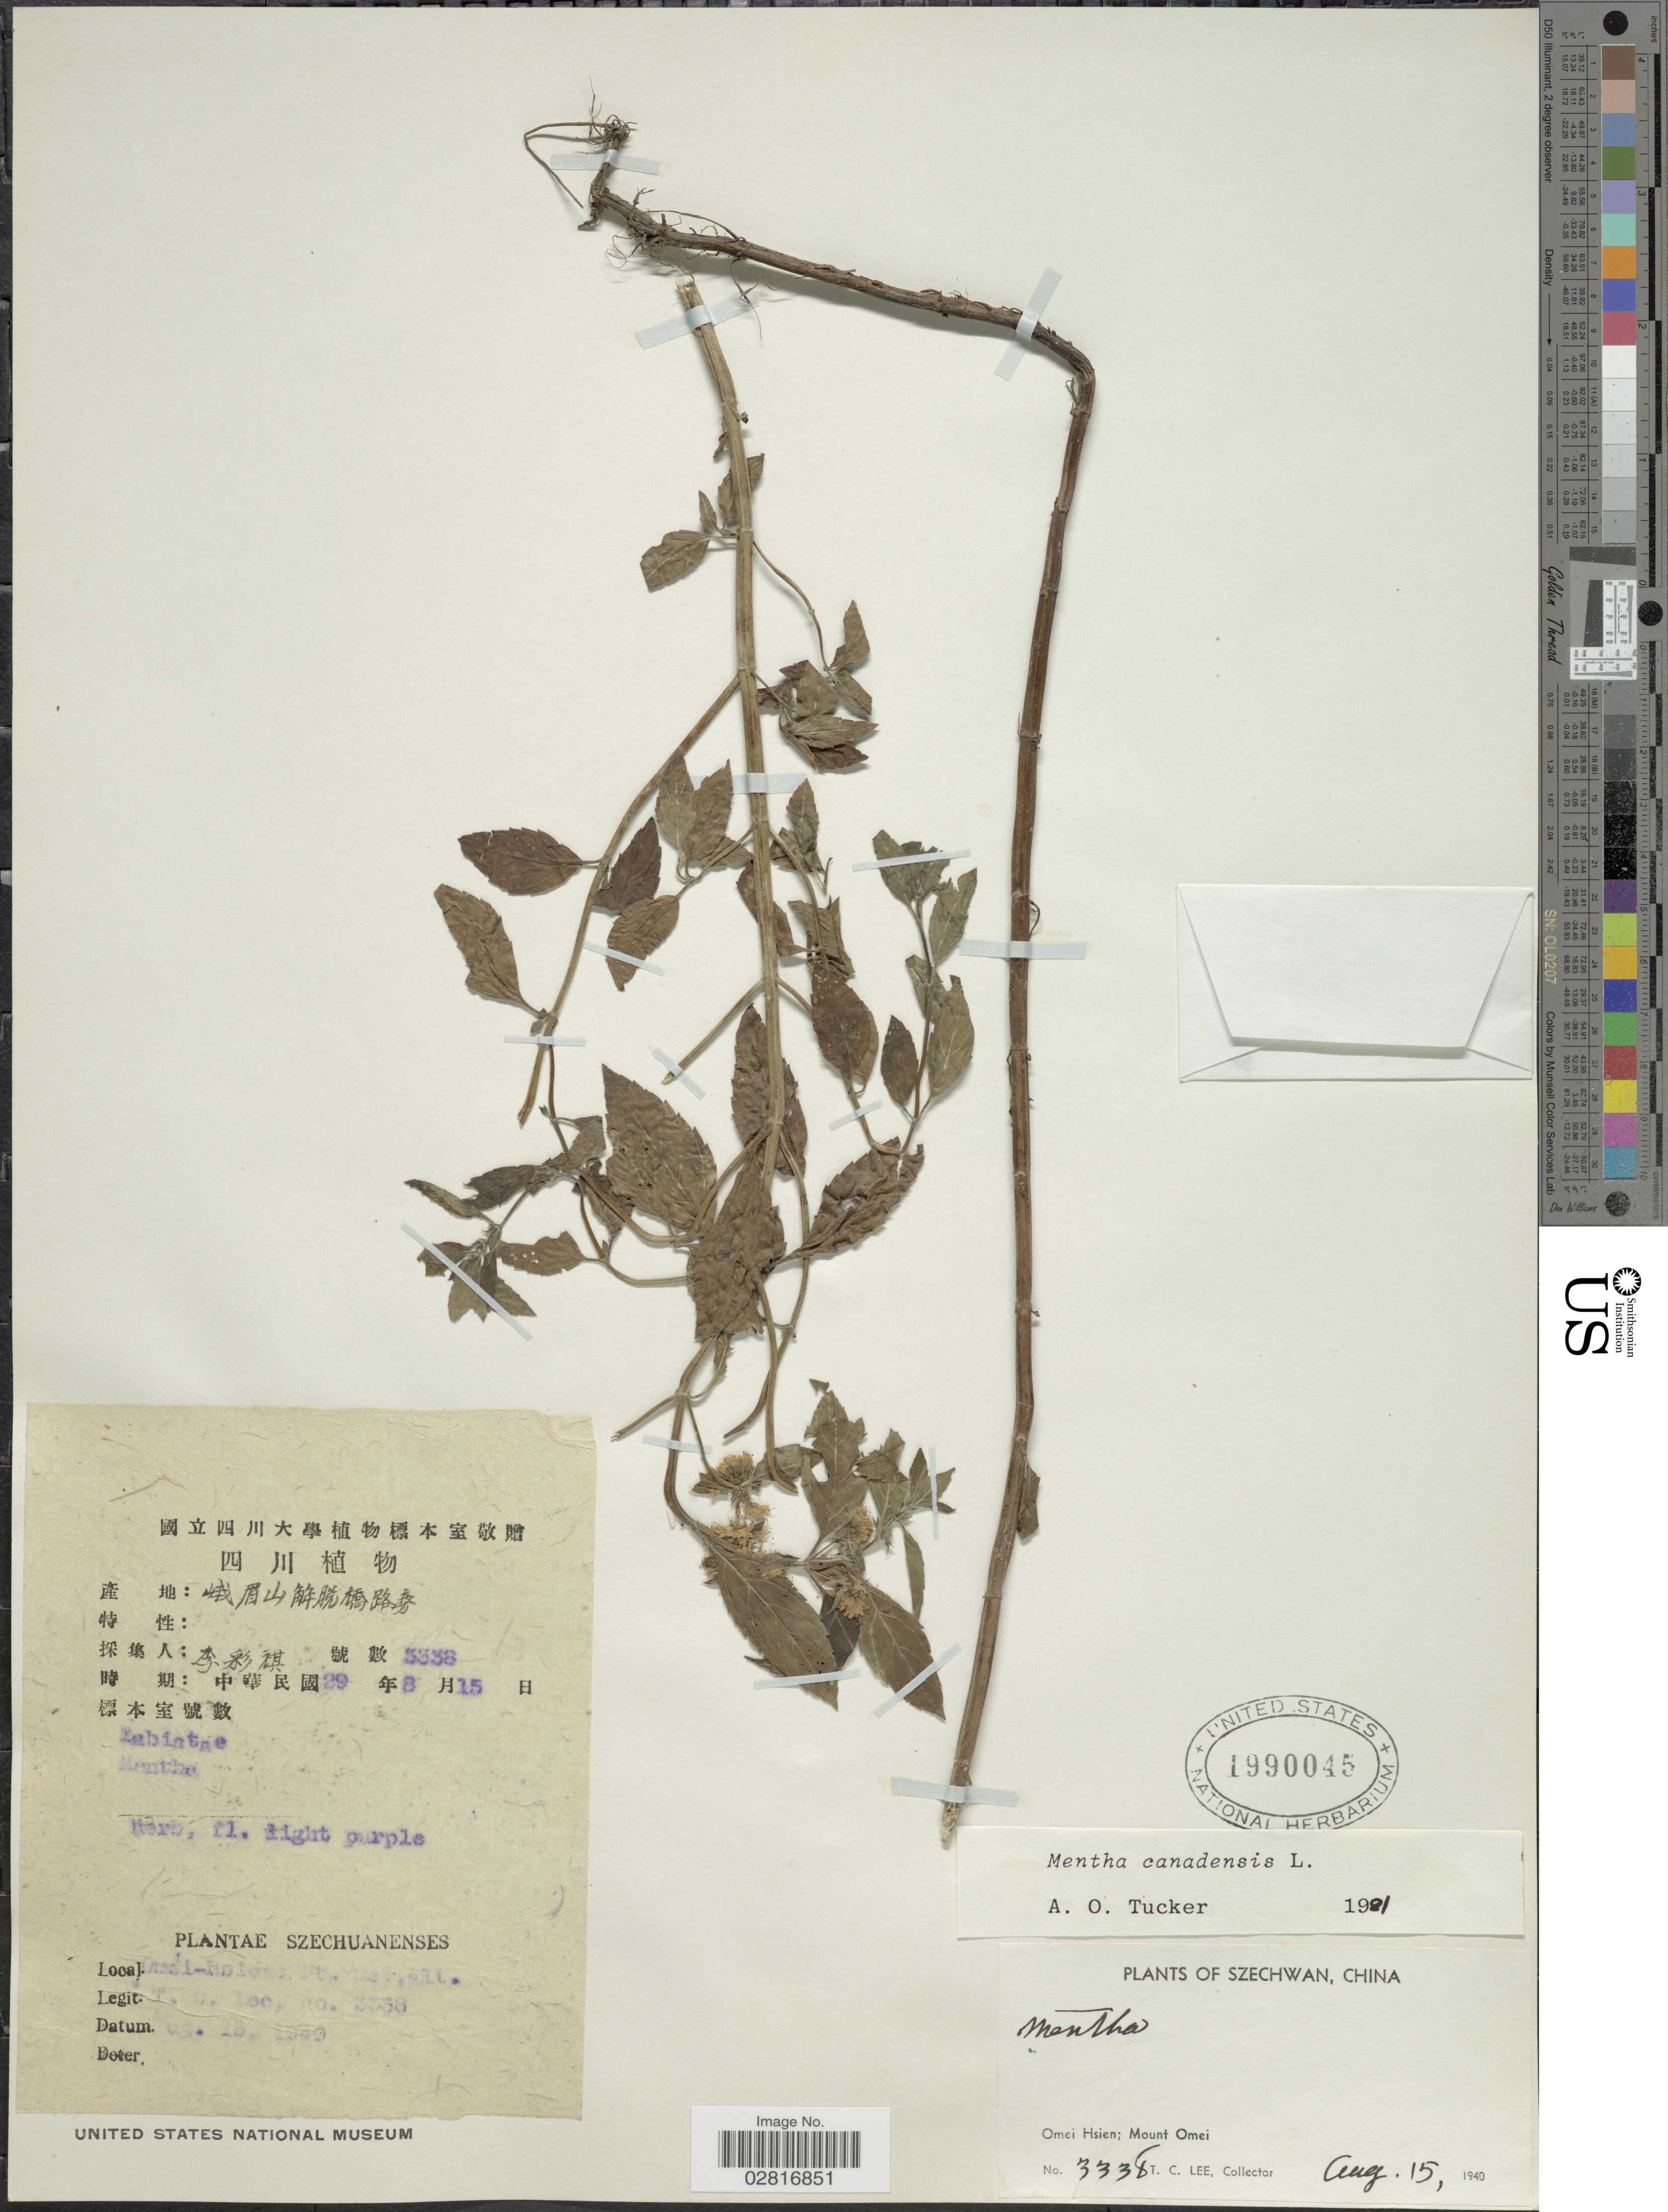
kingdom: Plantae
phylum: Tracheophyta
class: Magnoliopsida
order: Lamiales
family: Lamiaceae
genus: Mentha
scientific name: Mentha canadensis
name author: L.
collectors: T. Lee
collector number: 3338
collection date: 1940-08-15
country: China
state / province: Sichuan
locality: Szechwan, China, Omei Hsien: Mount Omei. Szechuanenses.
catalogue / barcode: US 1990045